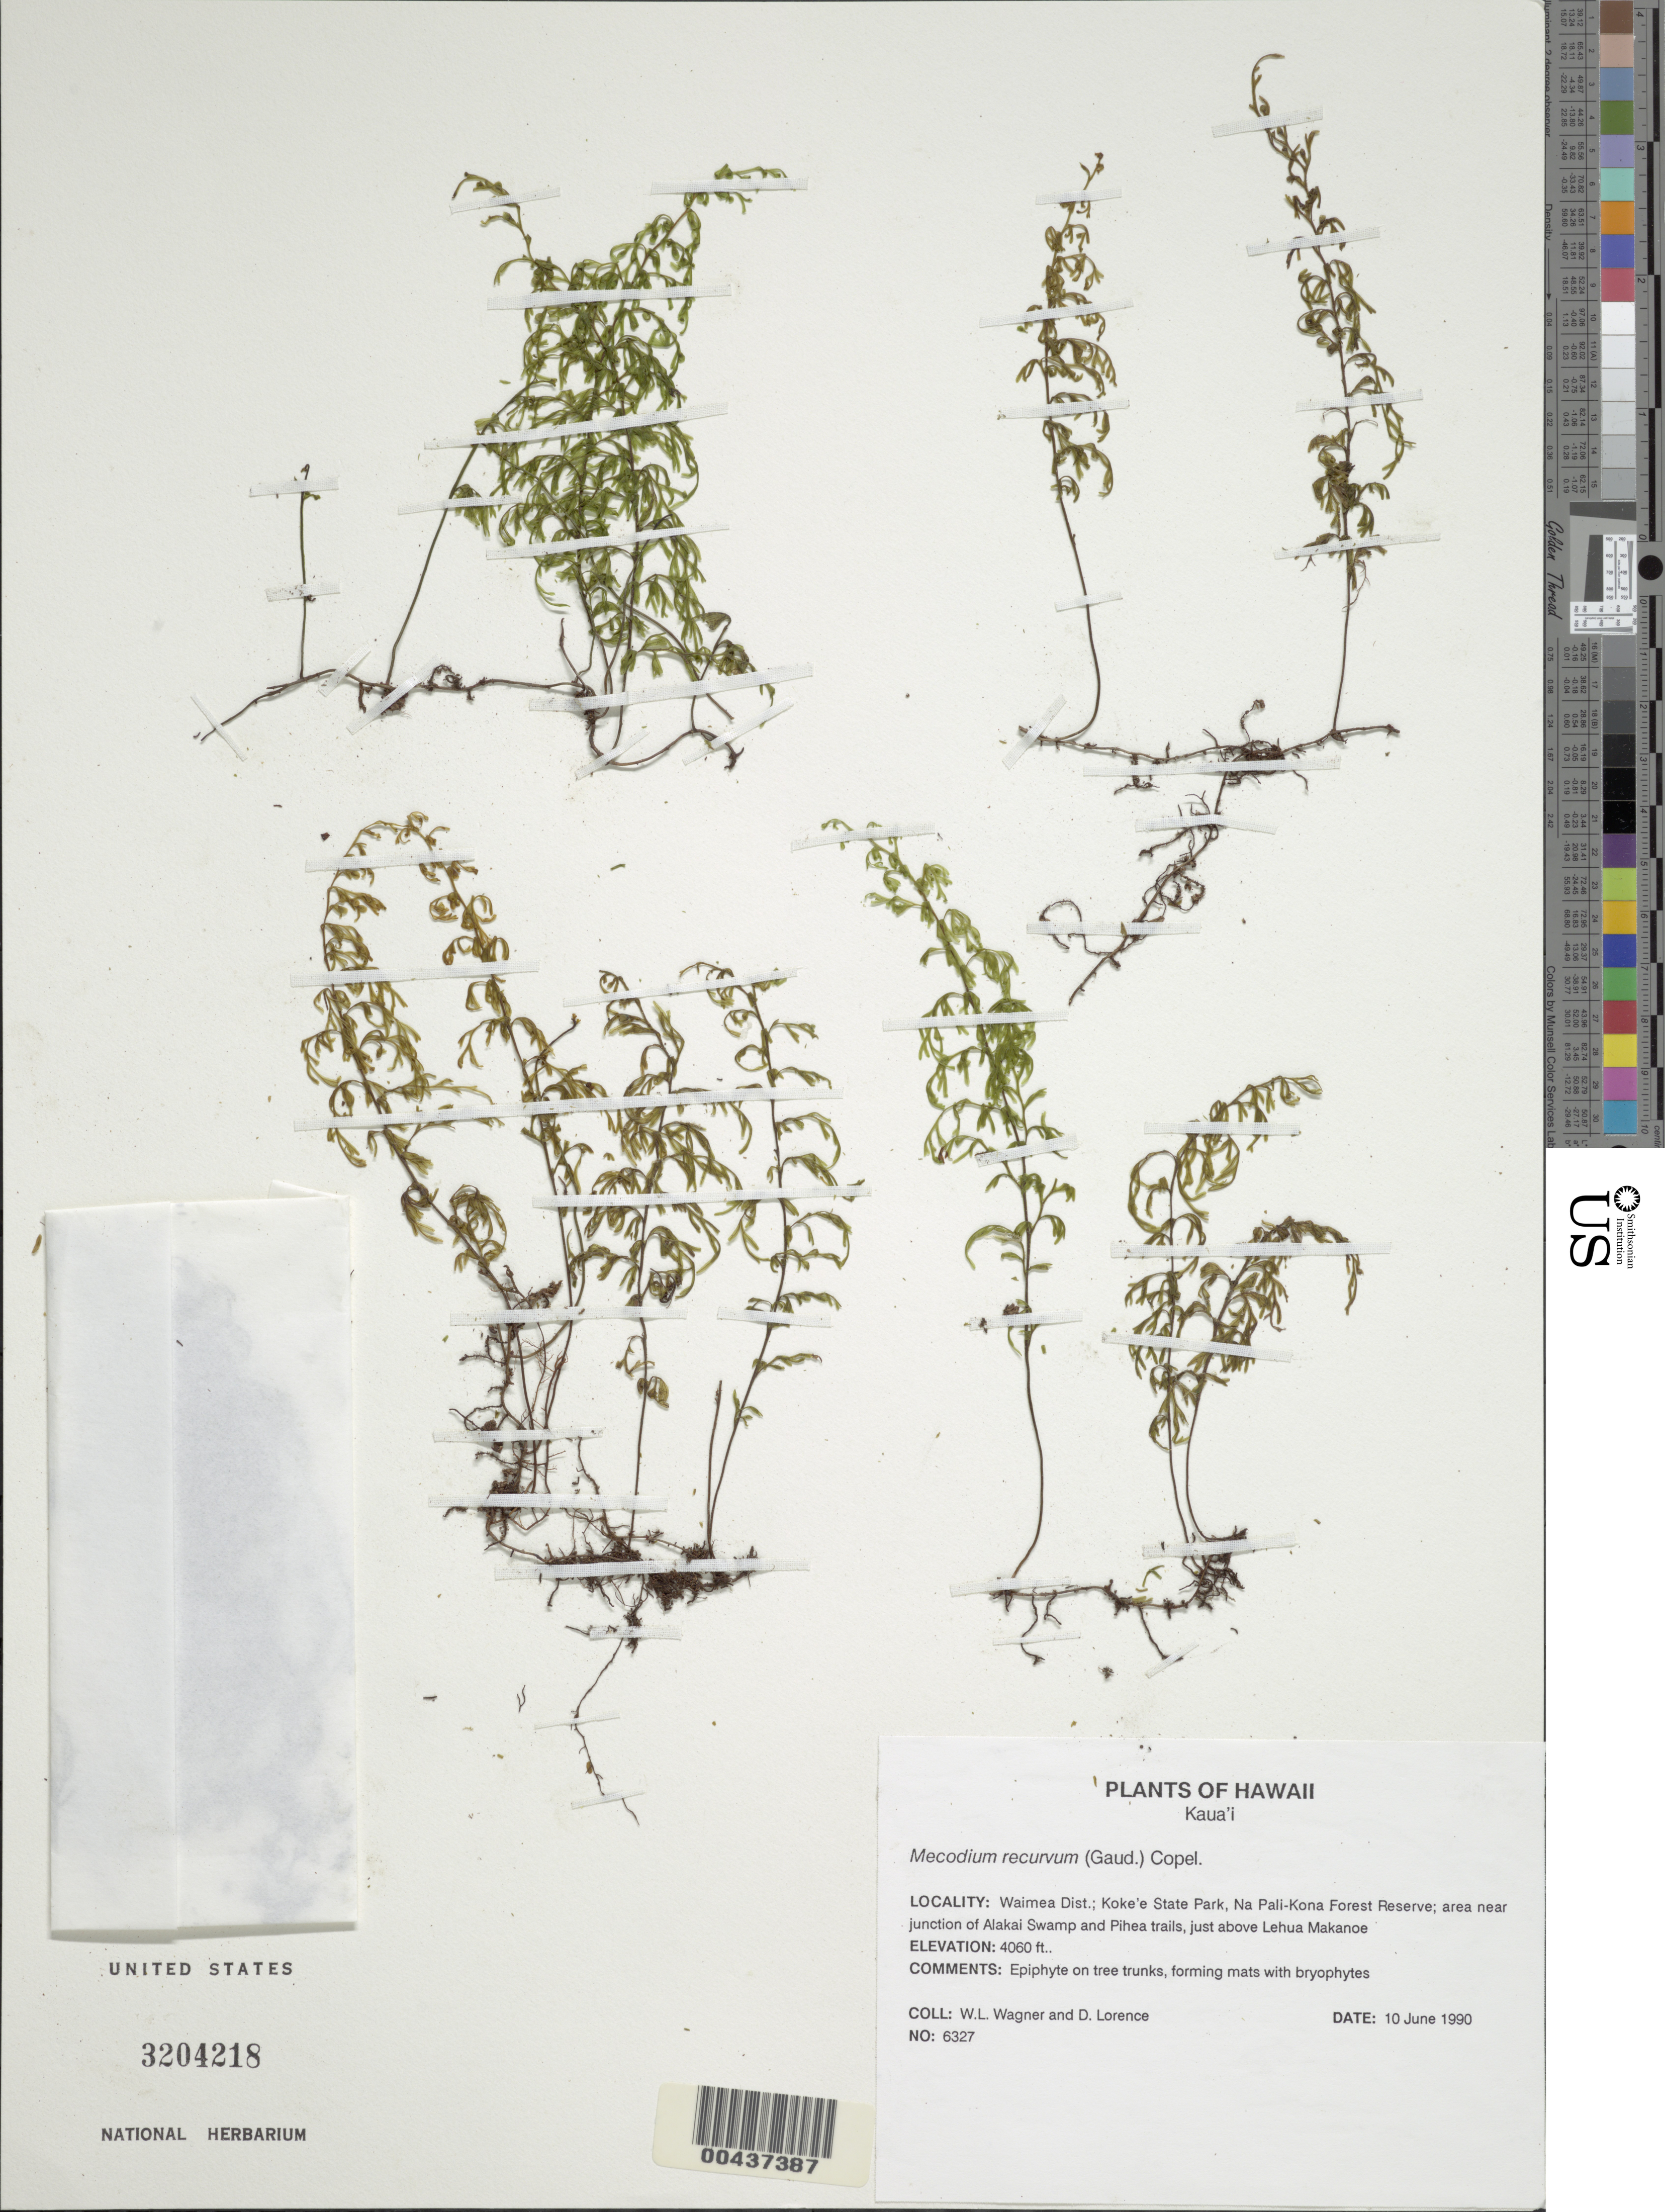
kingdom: Plantae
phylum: Tracheophyta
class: Polypodiopsida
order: Hymenophyllales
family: Hymenophyllaceae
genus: Hymenophyllum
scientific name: Hymenophyllum recurvum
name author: Gaudich.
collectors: W. L. Wagner & D. Lorence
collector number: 6327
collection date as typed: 10 Jun 1990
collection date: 1990-06-10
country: United States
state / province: Hawaii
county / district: Kauai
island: Kaua'i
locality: Waimea Dist.; Koke'e State Pk., Na Pali-Kona Forest Res.; area near jct. Alakai Swamp and Pihea trails, just above Lehua Makanoe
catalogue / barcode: US 3204218